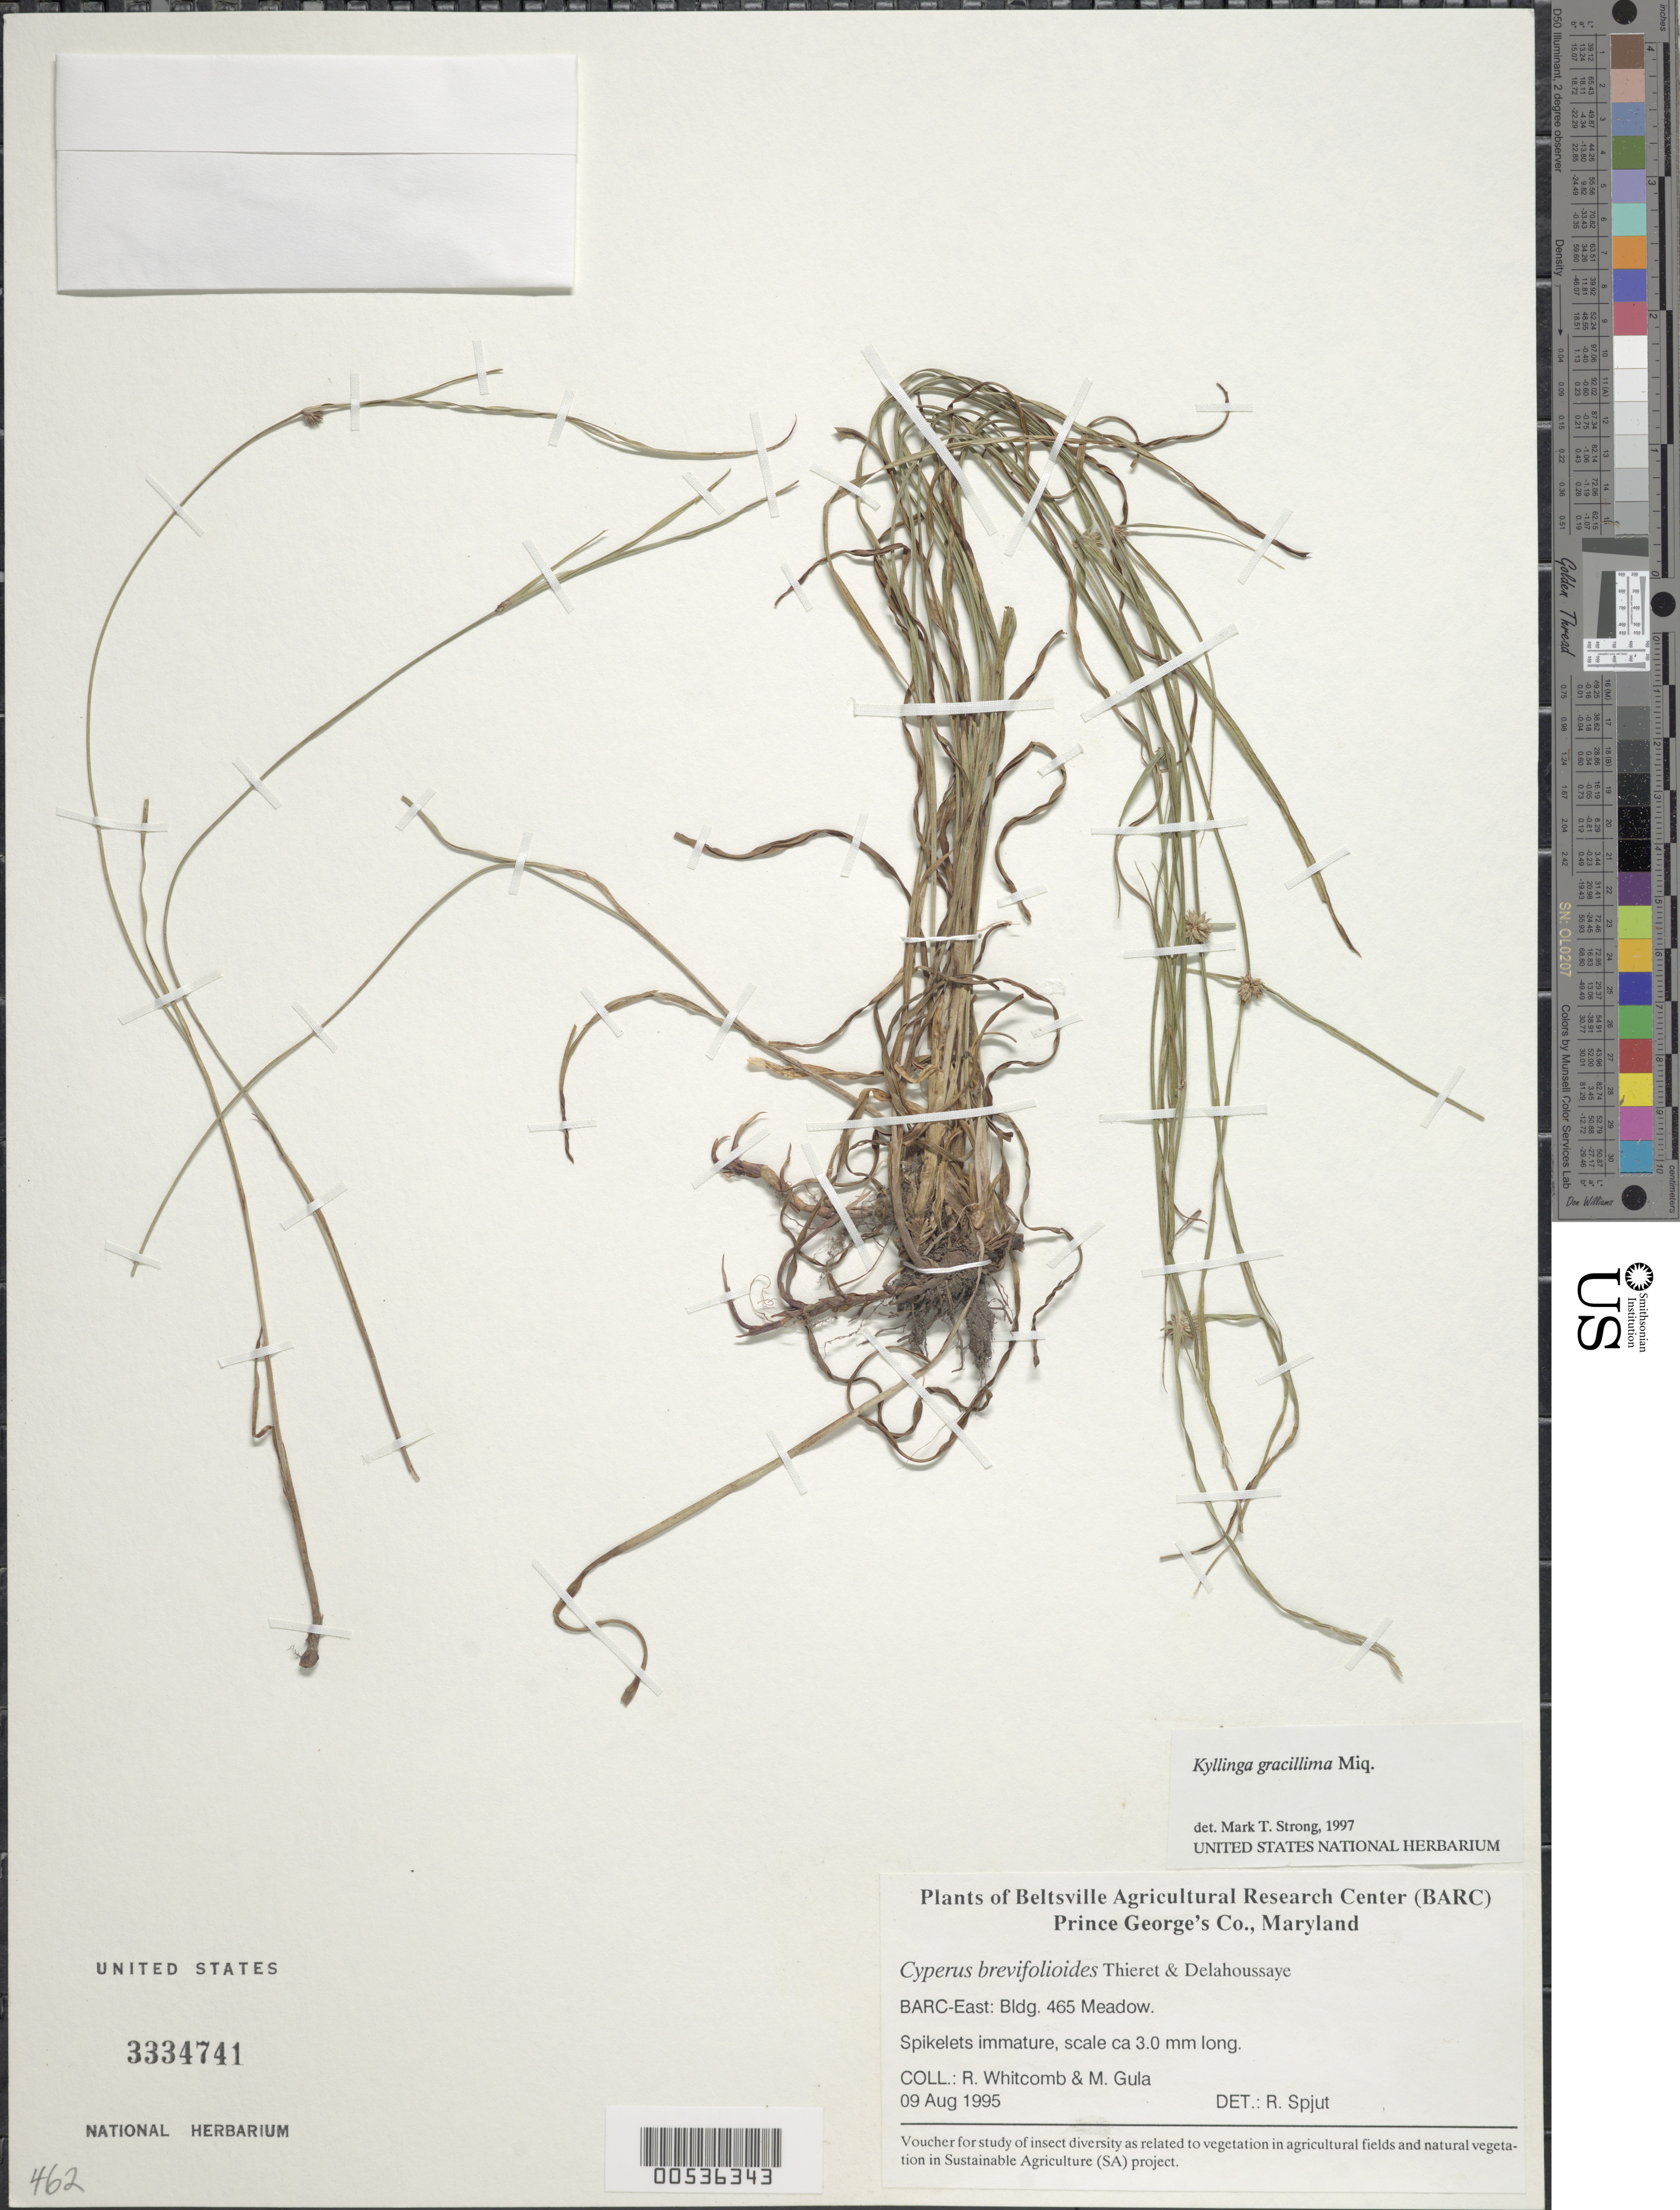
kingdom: Plantae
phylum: Tracheophyta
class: Liliopsida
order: Poales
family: Cyperaceae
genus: Cyperus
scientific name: Cyperus brevifolioides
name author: Thieret & Delahouss.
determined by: Strong, M. T., (US), Smithsonian Institution - National Museum of Natural History (UNITED STATES)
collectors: R. Whitcomb & M. Gula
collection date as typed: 09 Aug 1995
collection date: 1995-08-09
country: United States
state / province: Maryland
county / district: Prince George's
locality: Barc east Bldg, 465 meadow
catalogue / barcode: US 3334741